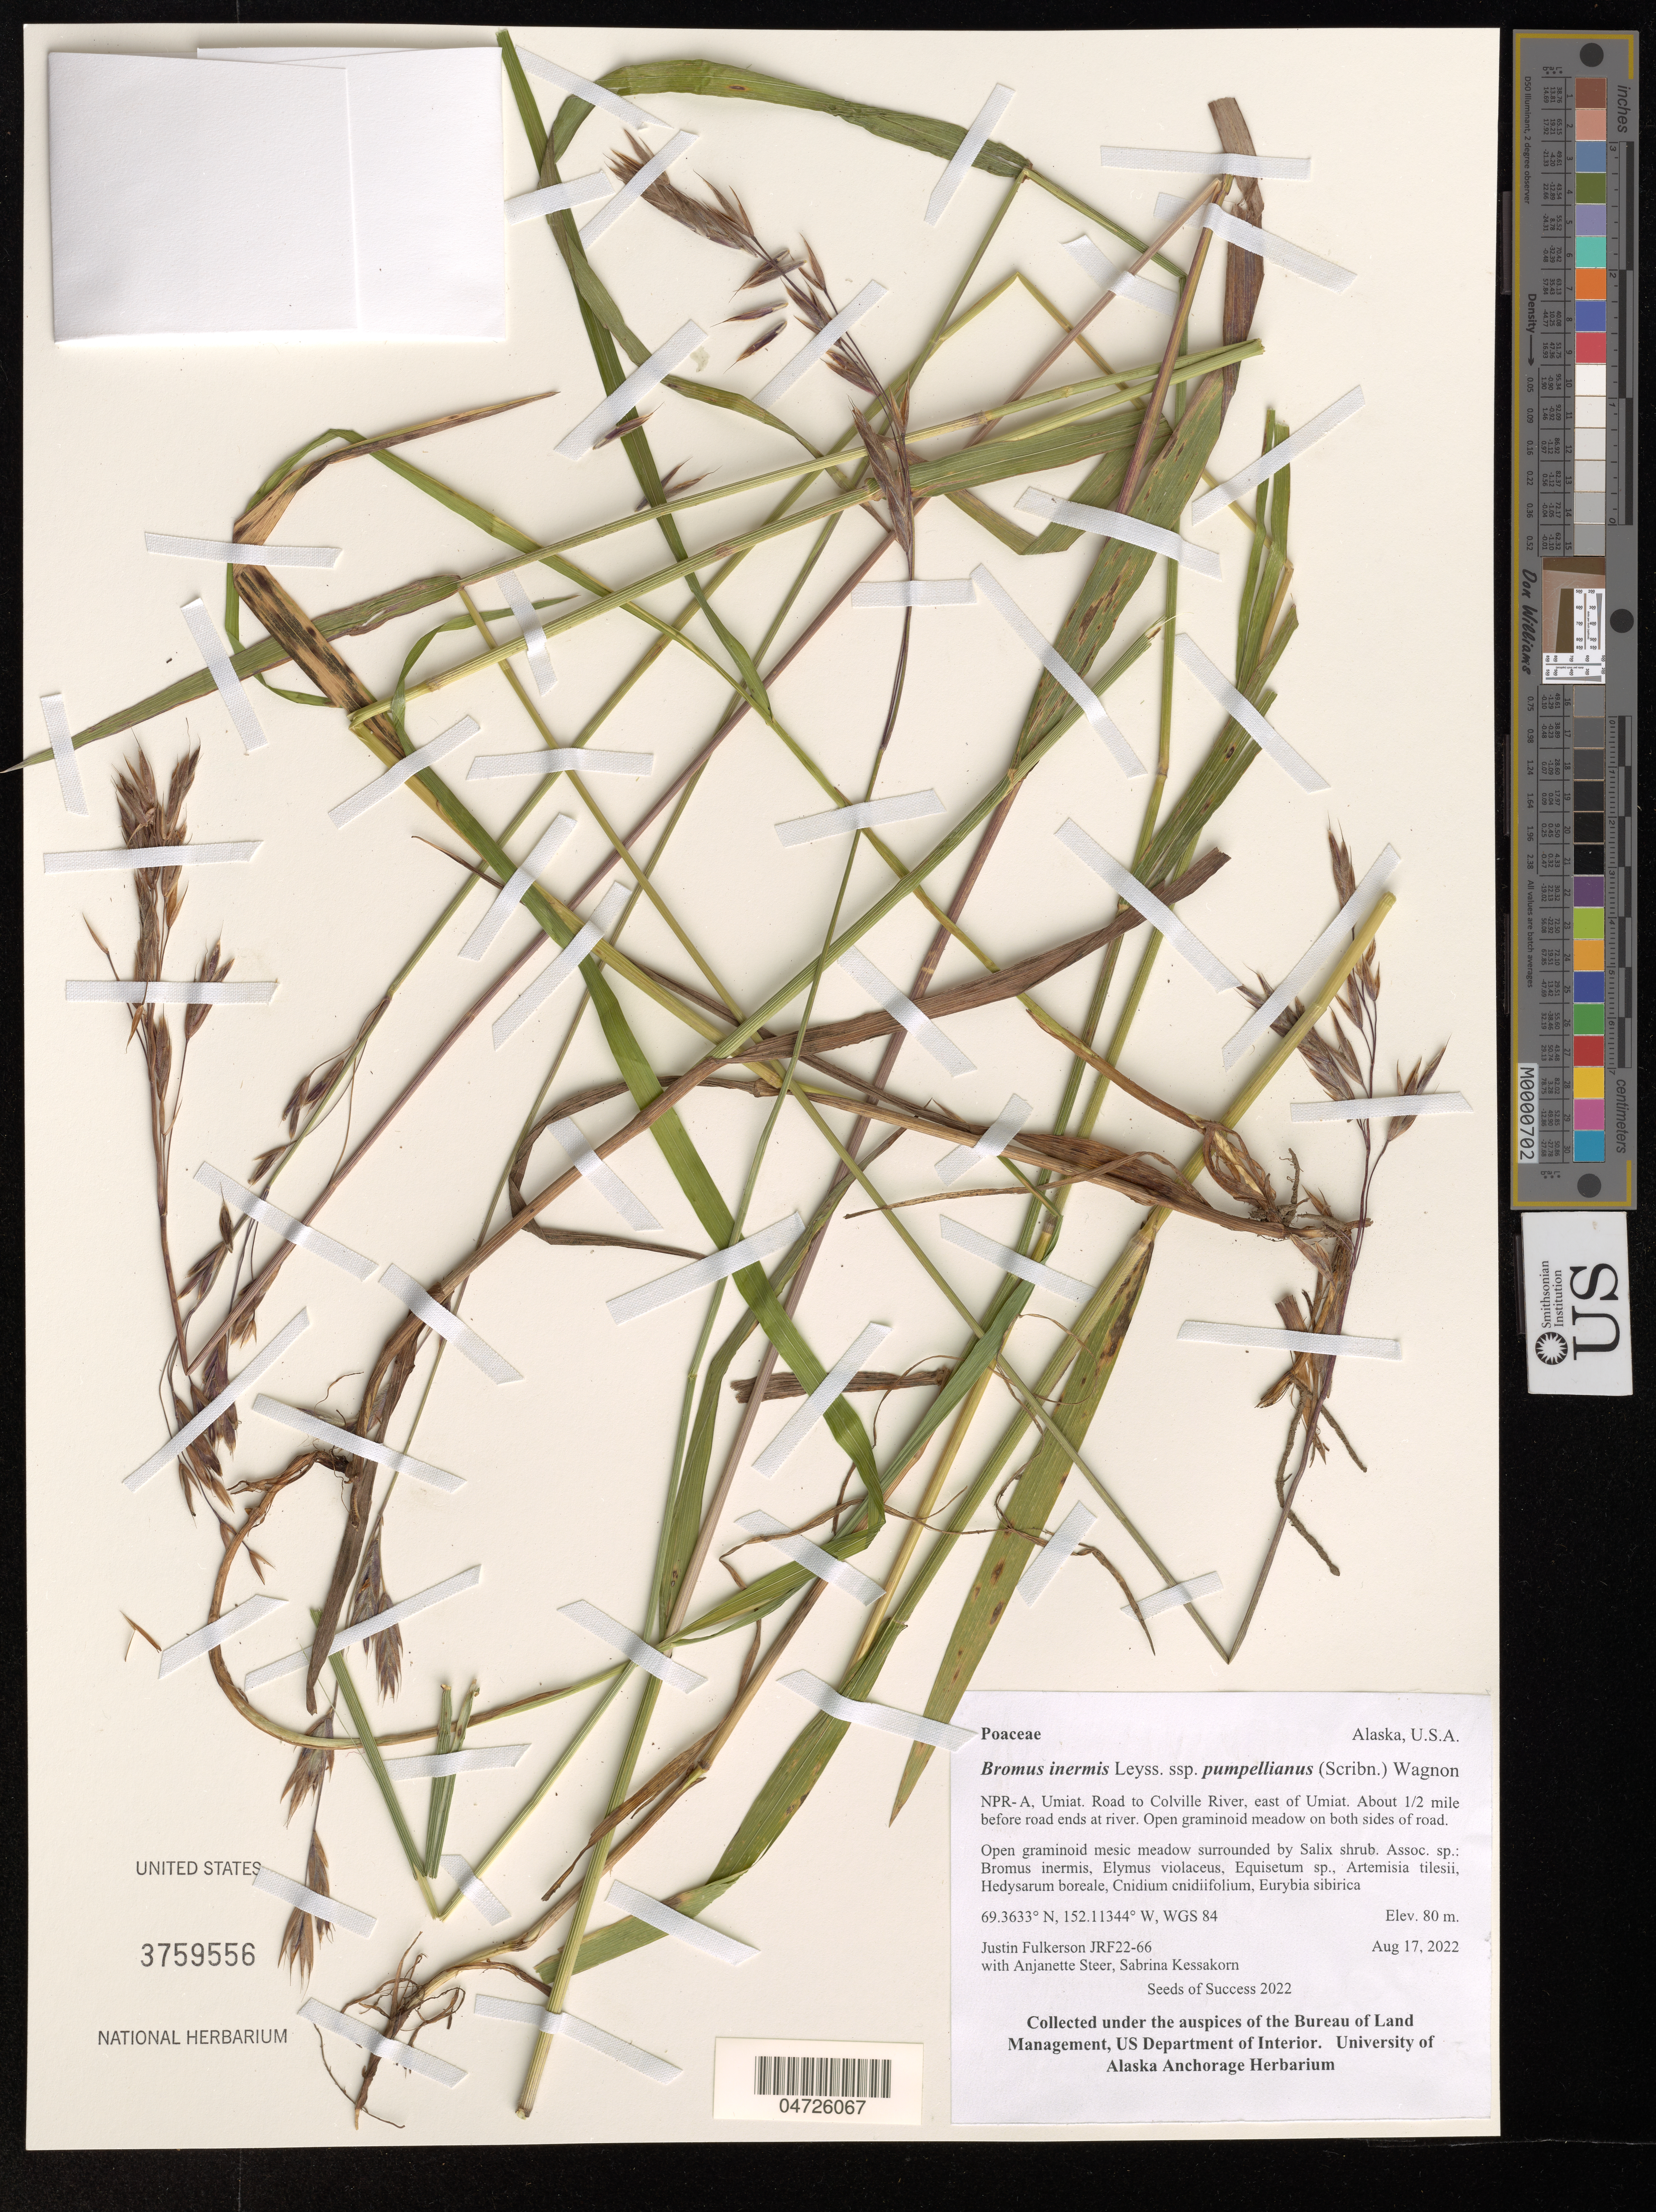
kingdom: Plantae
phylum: Tracheophyta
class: Liliopsida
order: Poales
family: Poaceae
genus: Bromus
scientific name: Bromus inermis subsp. pumpellianus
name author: (Scribn.) Wagnon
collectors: J. Fulkerson & A. Steer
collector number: JRF22-66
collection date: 2022-08-17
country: United States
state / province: Alaska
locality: NPR-A, Umiat. Road to Colville River, east of Umiat. About 1/2 mile before road ends at river. WGS 84.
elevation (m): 80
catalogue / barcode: US 3759556